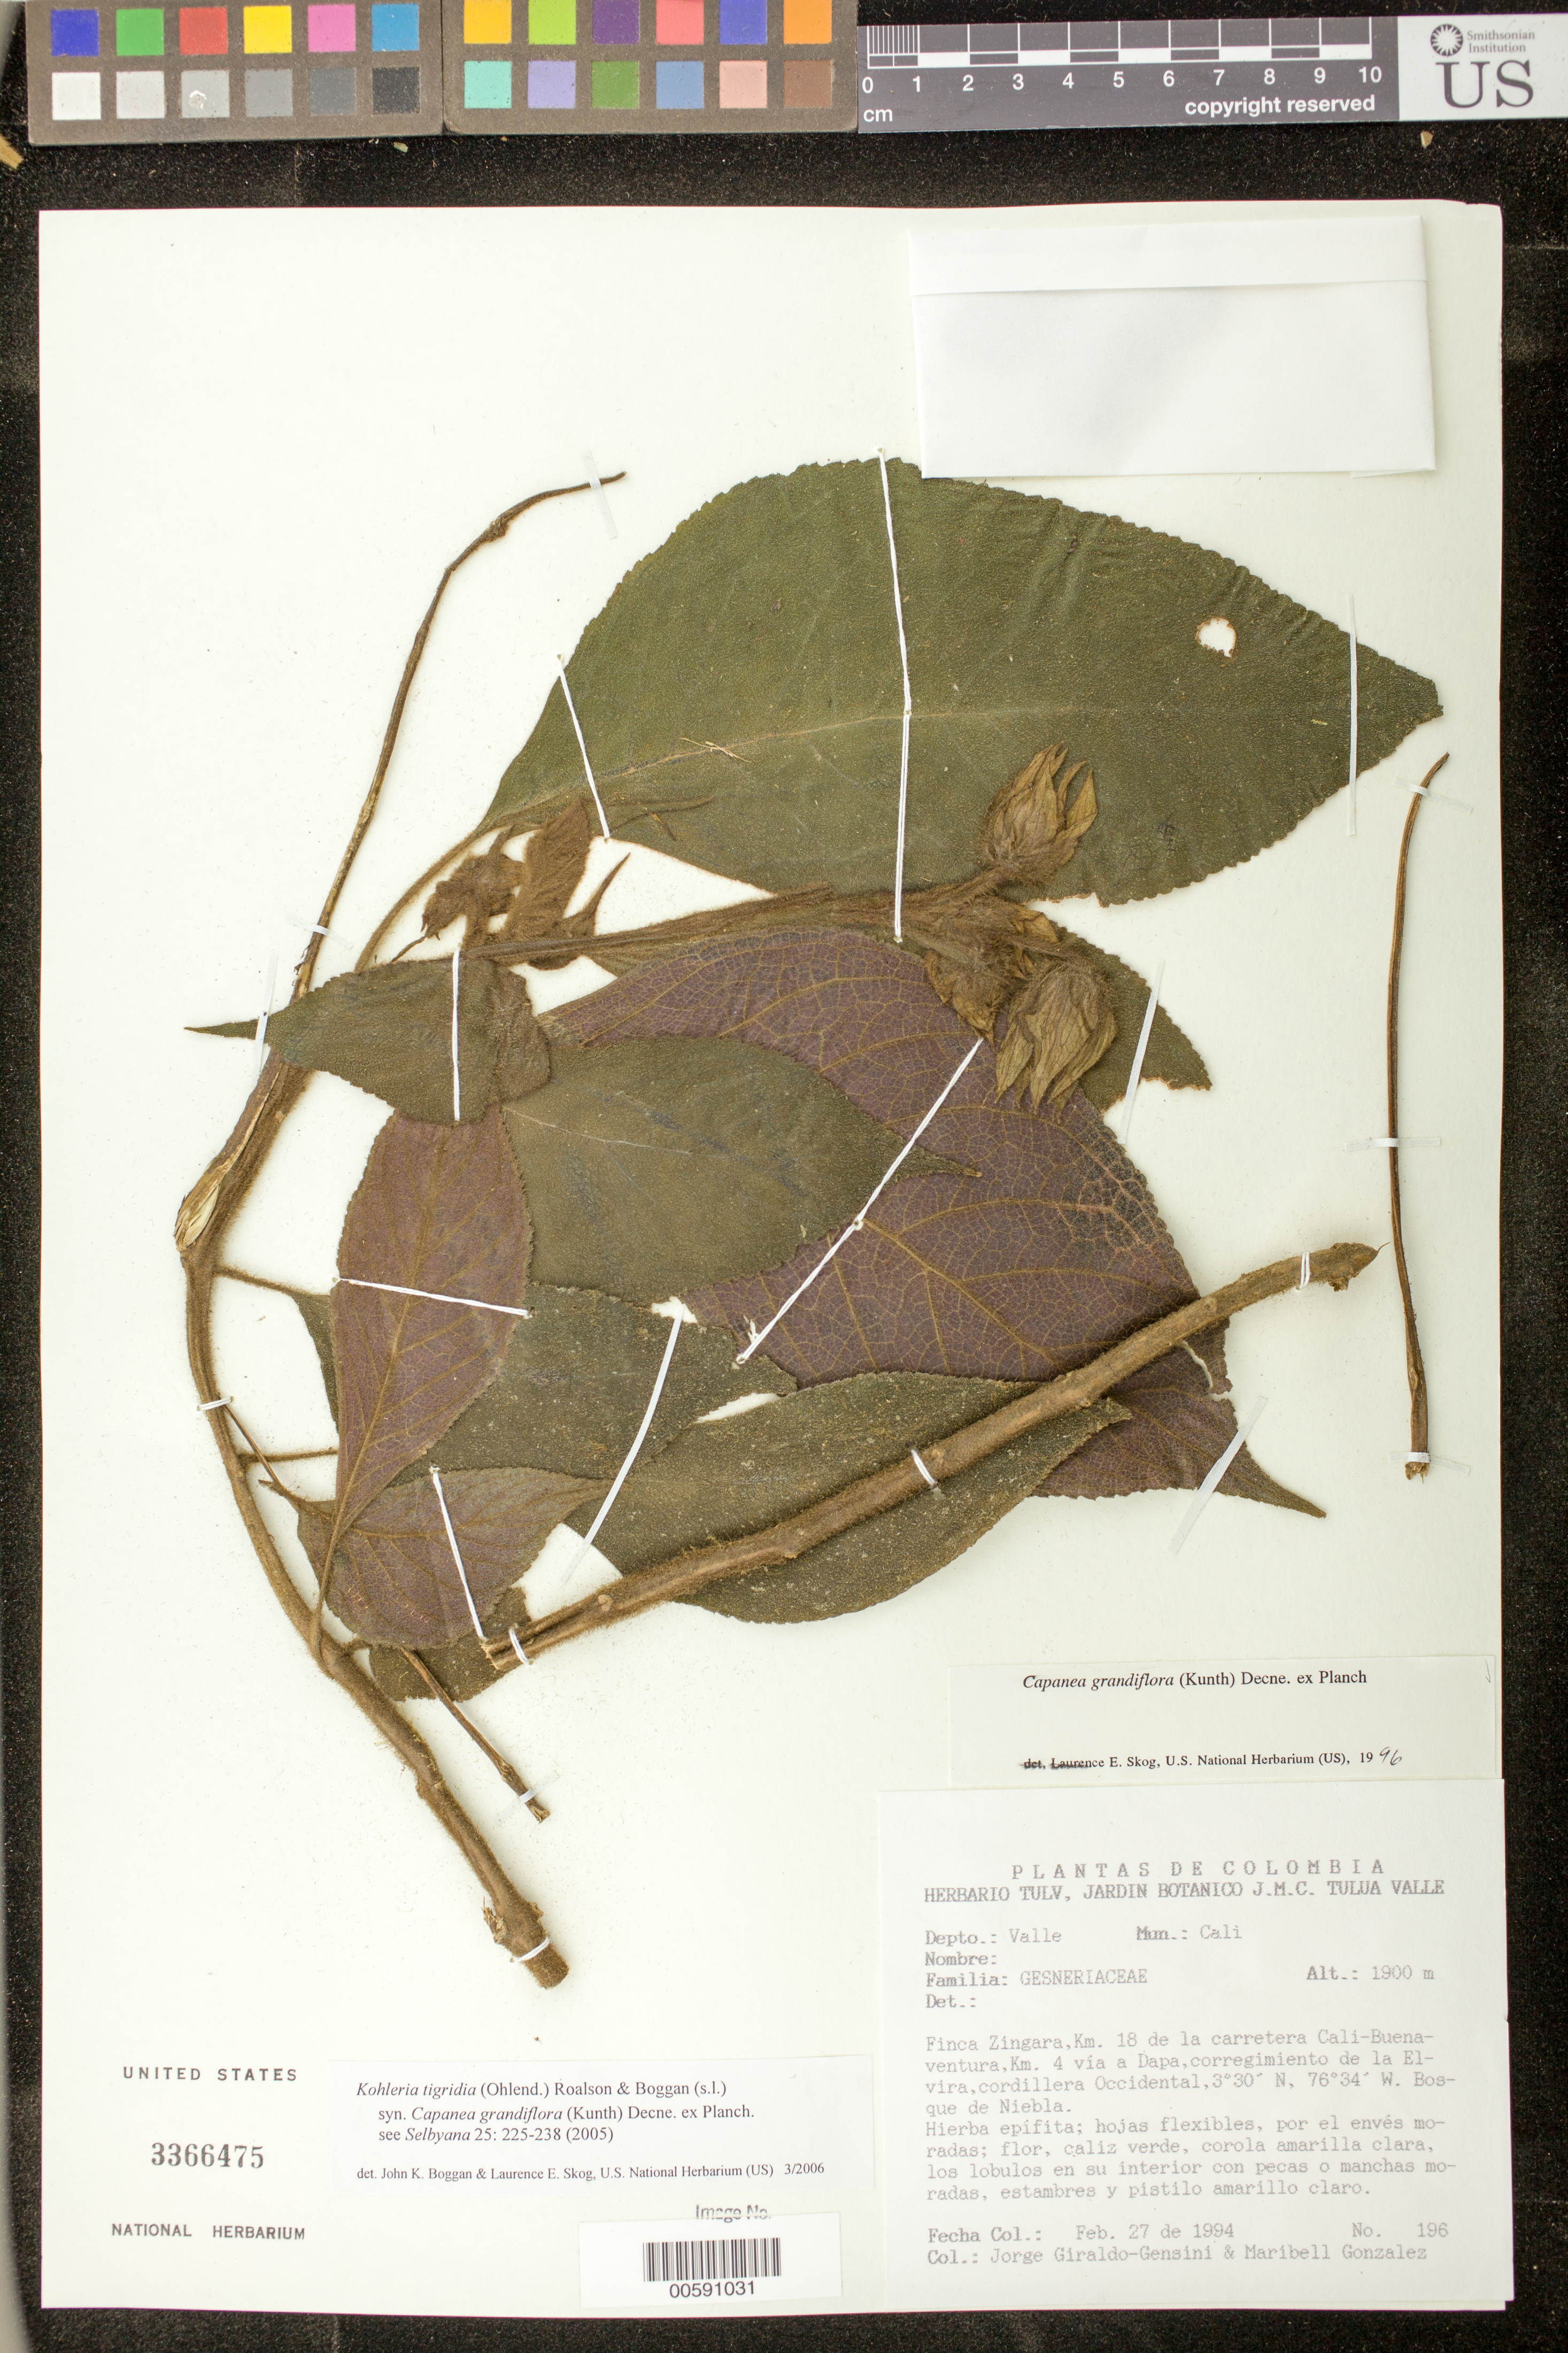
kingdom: Plantae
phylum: Tracheophyta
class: Magnoliopsida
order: Lamiales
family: Gesneriaceae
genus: Kohleria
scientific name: Kohleria tigridia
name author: (Ohlend.) Roalson & Boggan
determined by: Boggan, J. K.; Skog, L. E.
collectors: J. Giraldo-Gensini & M. Gonzalez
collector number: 196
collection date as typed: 27 Feb 1994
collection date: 1994-02-27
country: Colombia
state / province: Valle del Cauca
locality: Mpio. Cali; Finca Zingara, Km 18 de la carretera Cali-Buenaventura, Km 4 vía a Dapa, corregimiento de la Elvira, cordillera Occidental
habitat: Bosque de Niebla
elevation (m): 1900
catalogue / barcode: US 3366475